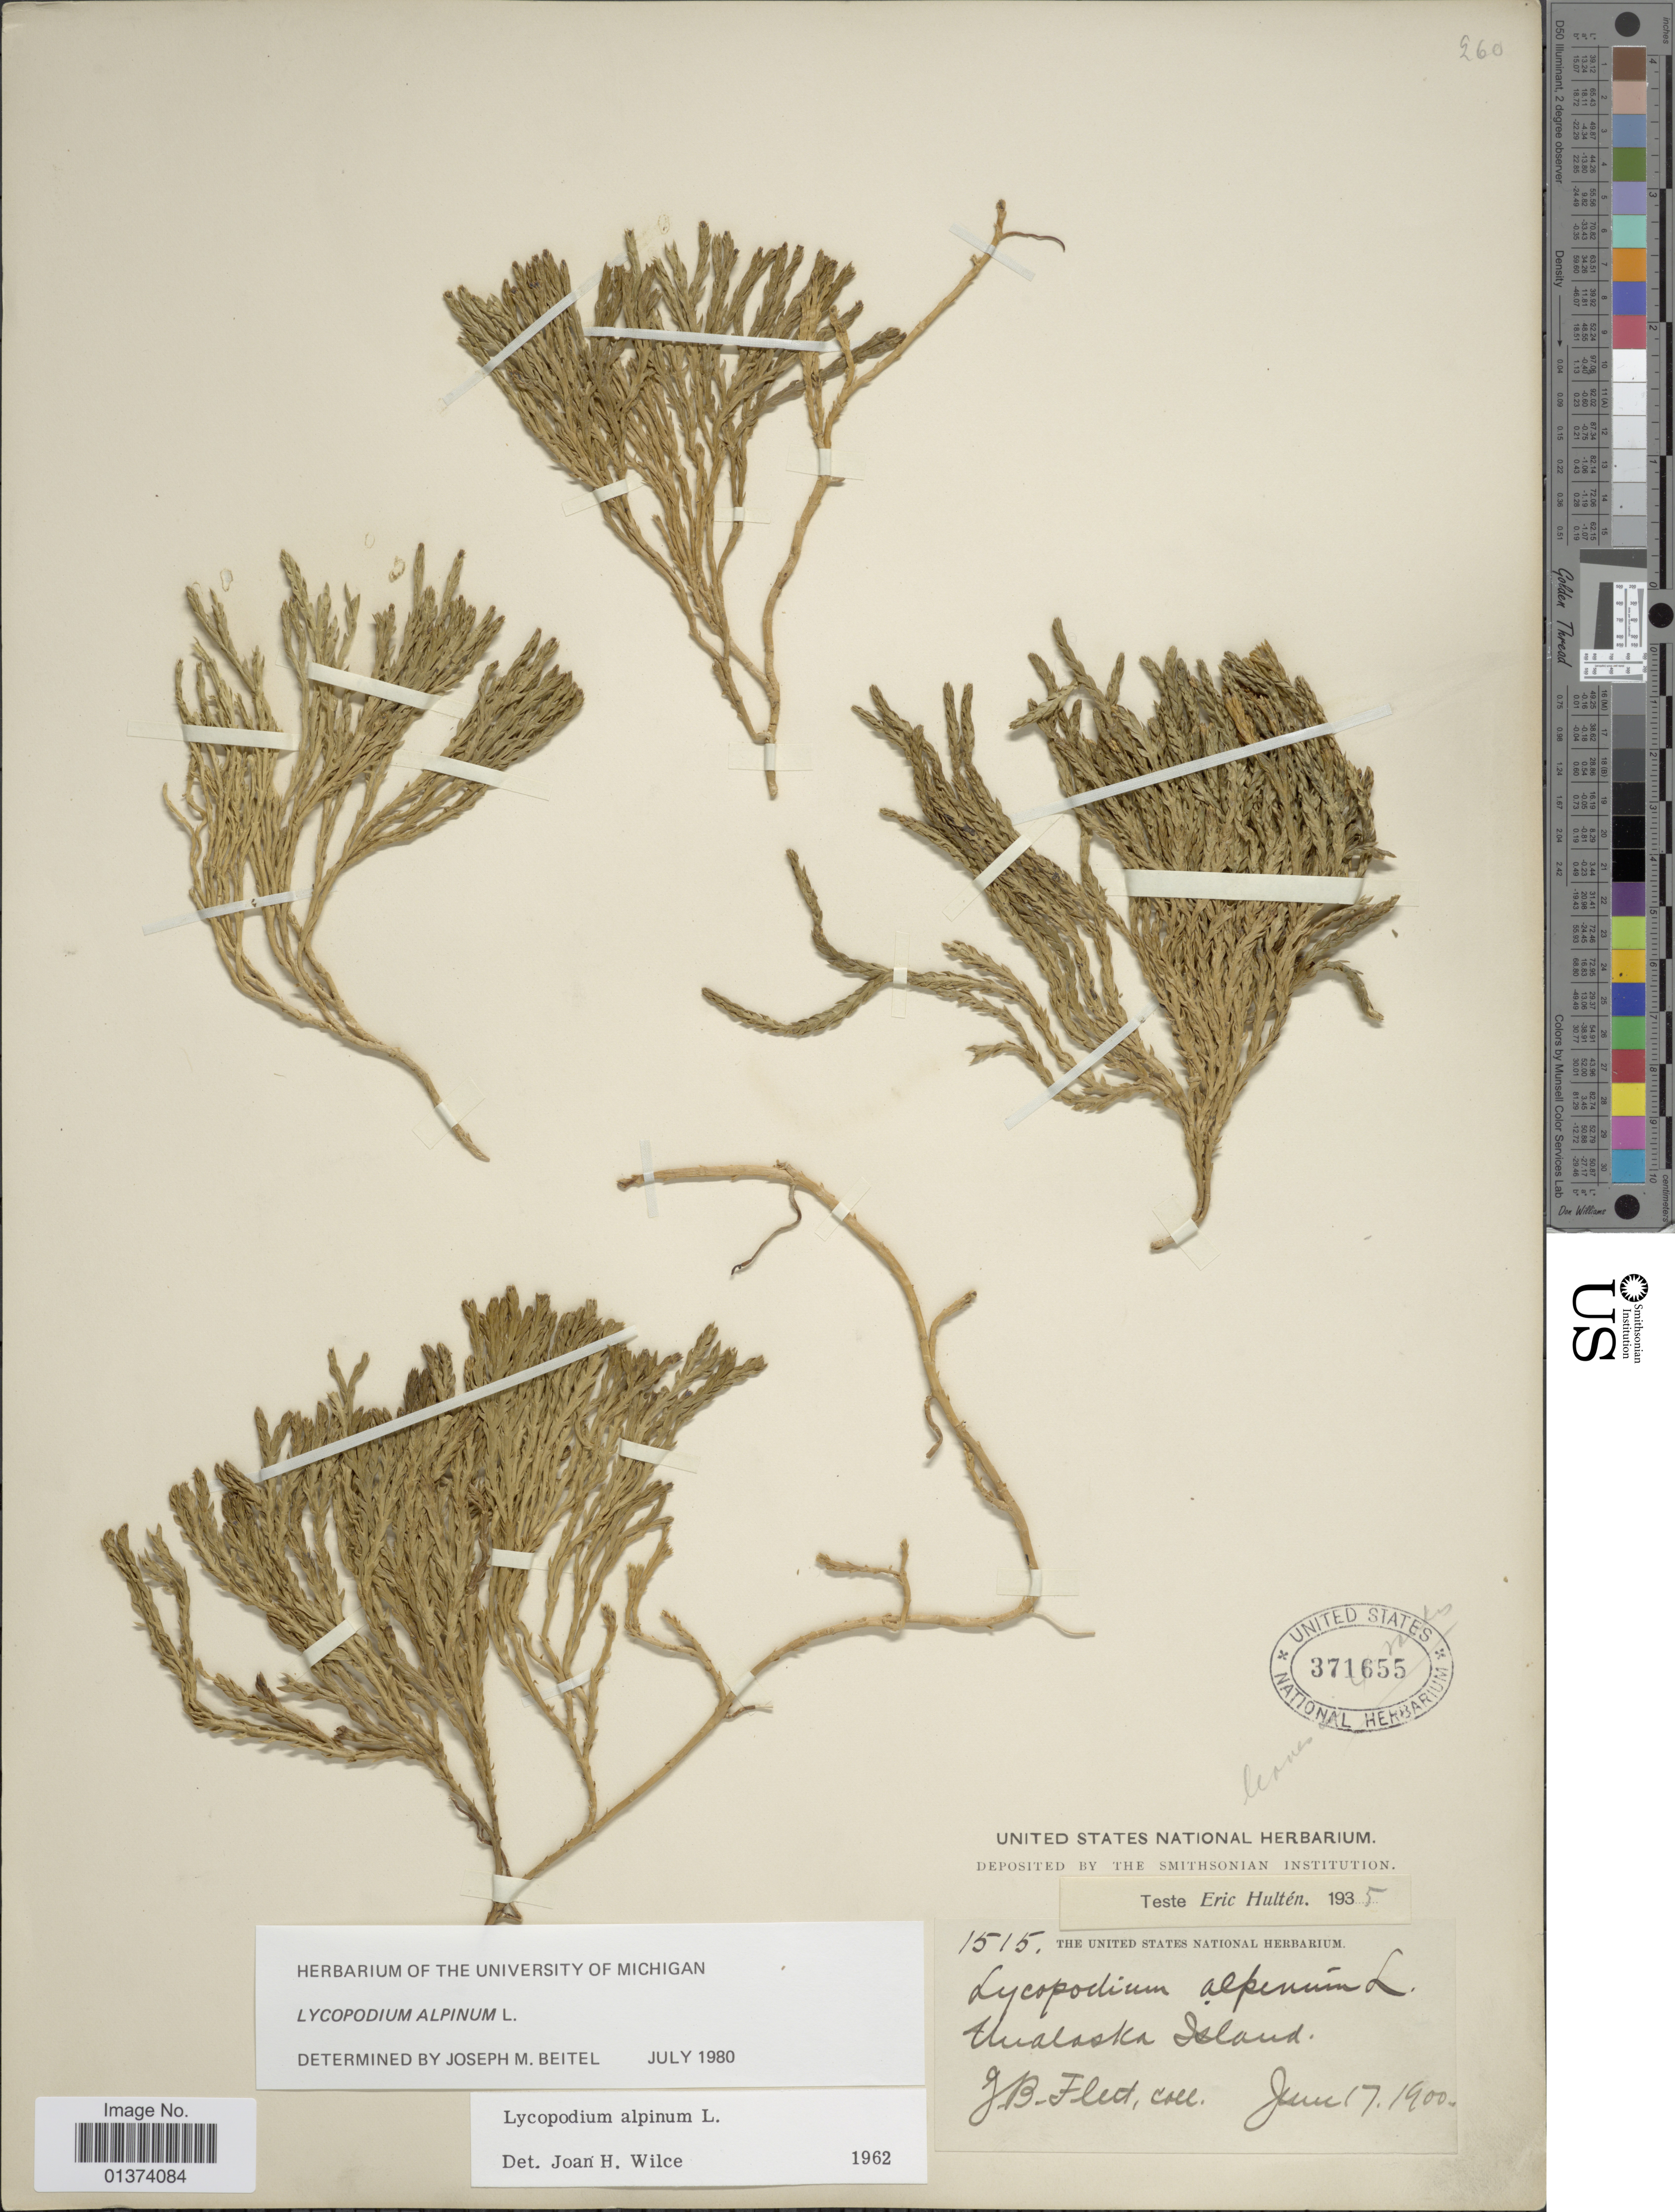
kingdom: Plantae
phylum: Tracheophyta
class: Lycopodiopsida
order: Lycopodiales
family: Lycopodiaceae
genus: Diphasiastrum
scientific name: Diphasiastrum alpinum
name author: (L.) Holub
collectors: J. Flett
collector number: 1515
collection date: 1900-06-17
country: United States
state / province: Alaska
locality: Unalaska Island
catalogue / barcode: US 371655